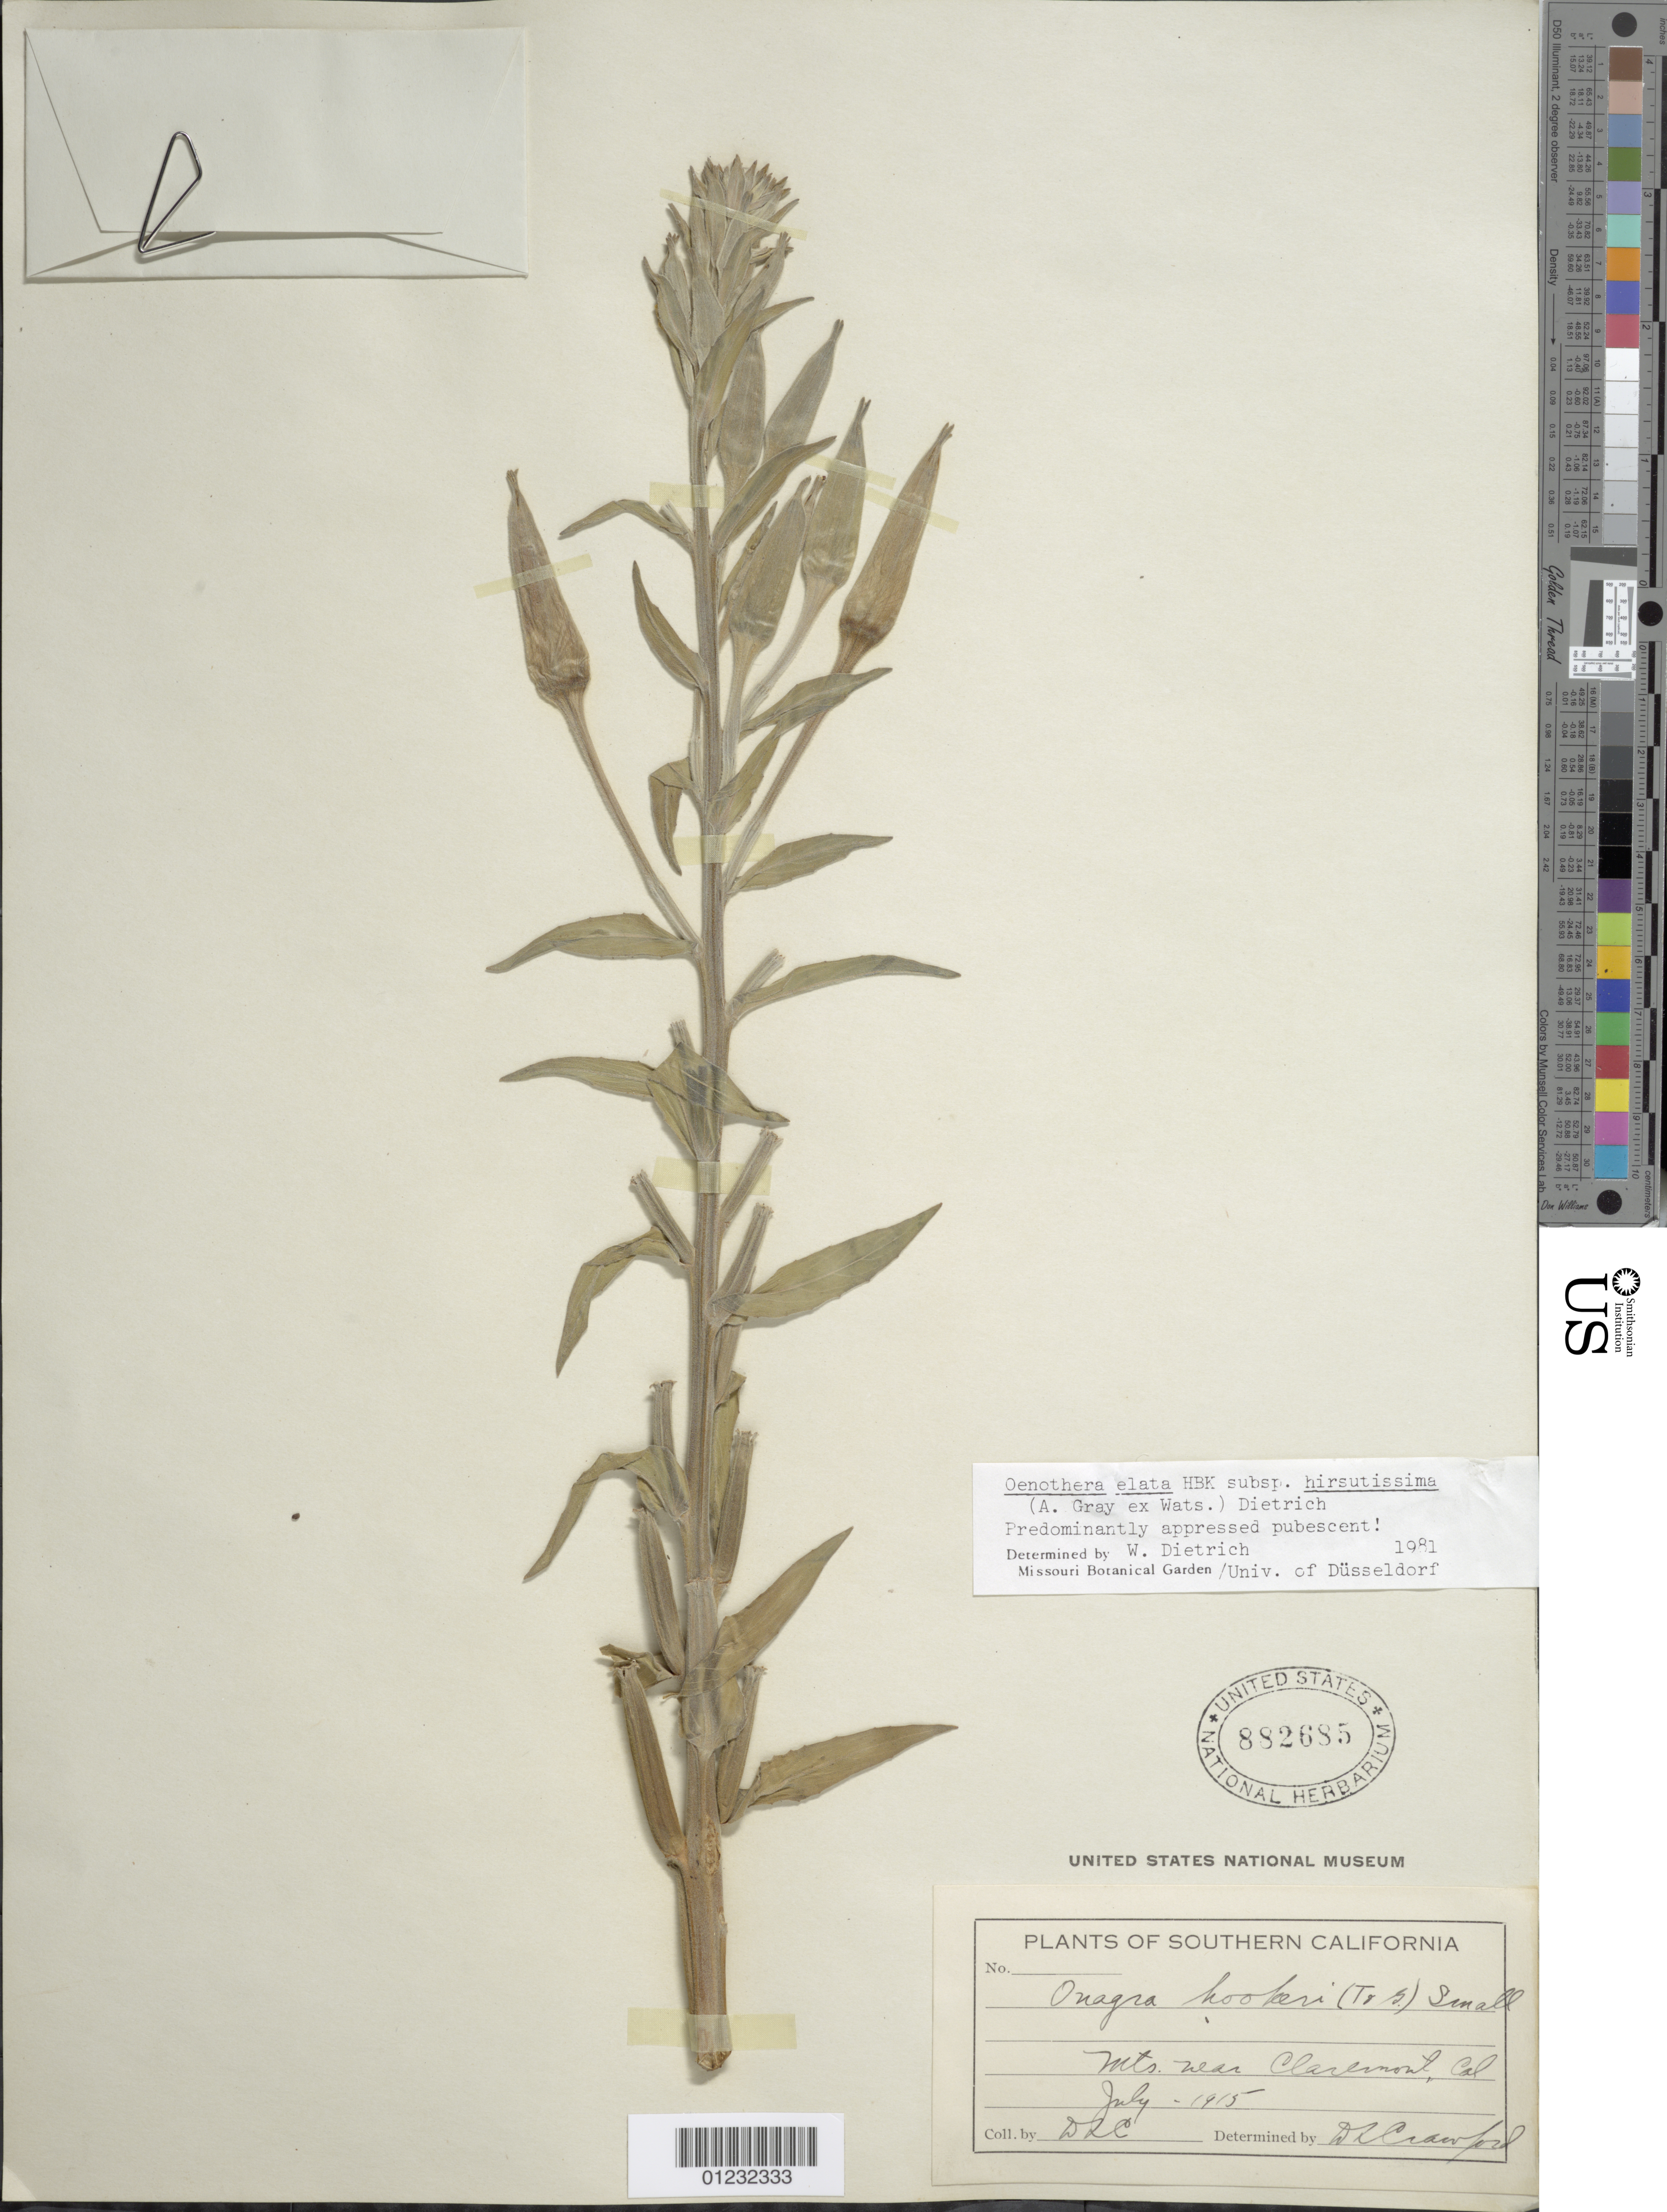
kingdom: Plantae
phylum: Tracheophyta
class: Magnoliopsida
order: Myrtales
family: Onagraceae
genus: Oenothera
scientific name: Oenothera elata subsp. hirsutissima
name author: (A. Gray ex S. Watson) W. Dietr.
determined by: Dietrich, W.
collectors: D. L. Crawford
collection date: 1915-07-07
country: United States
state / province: California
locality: Mts. near Claremont.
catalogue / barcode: US 882685